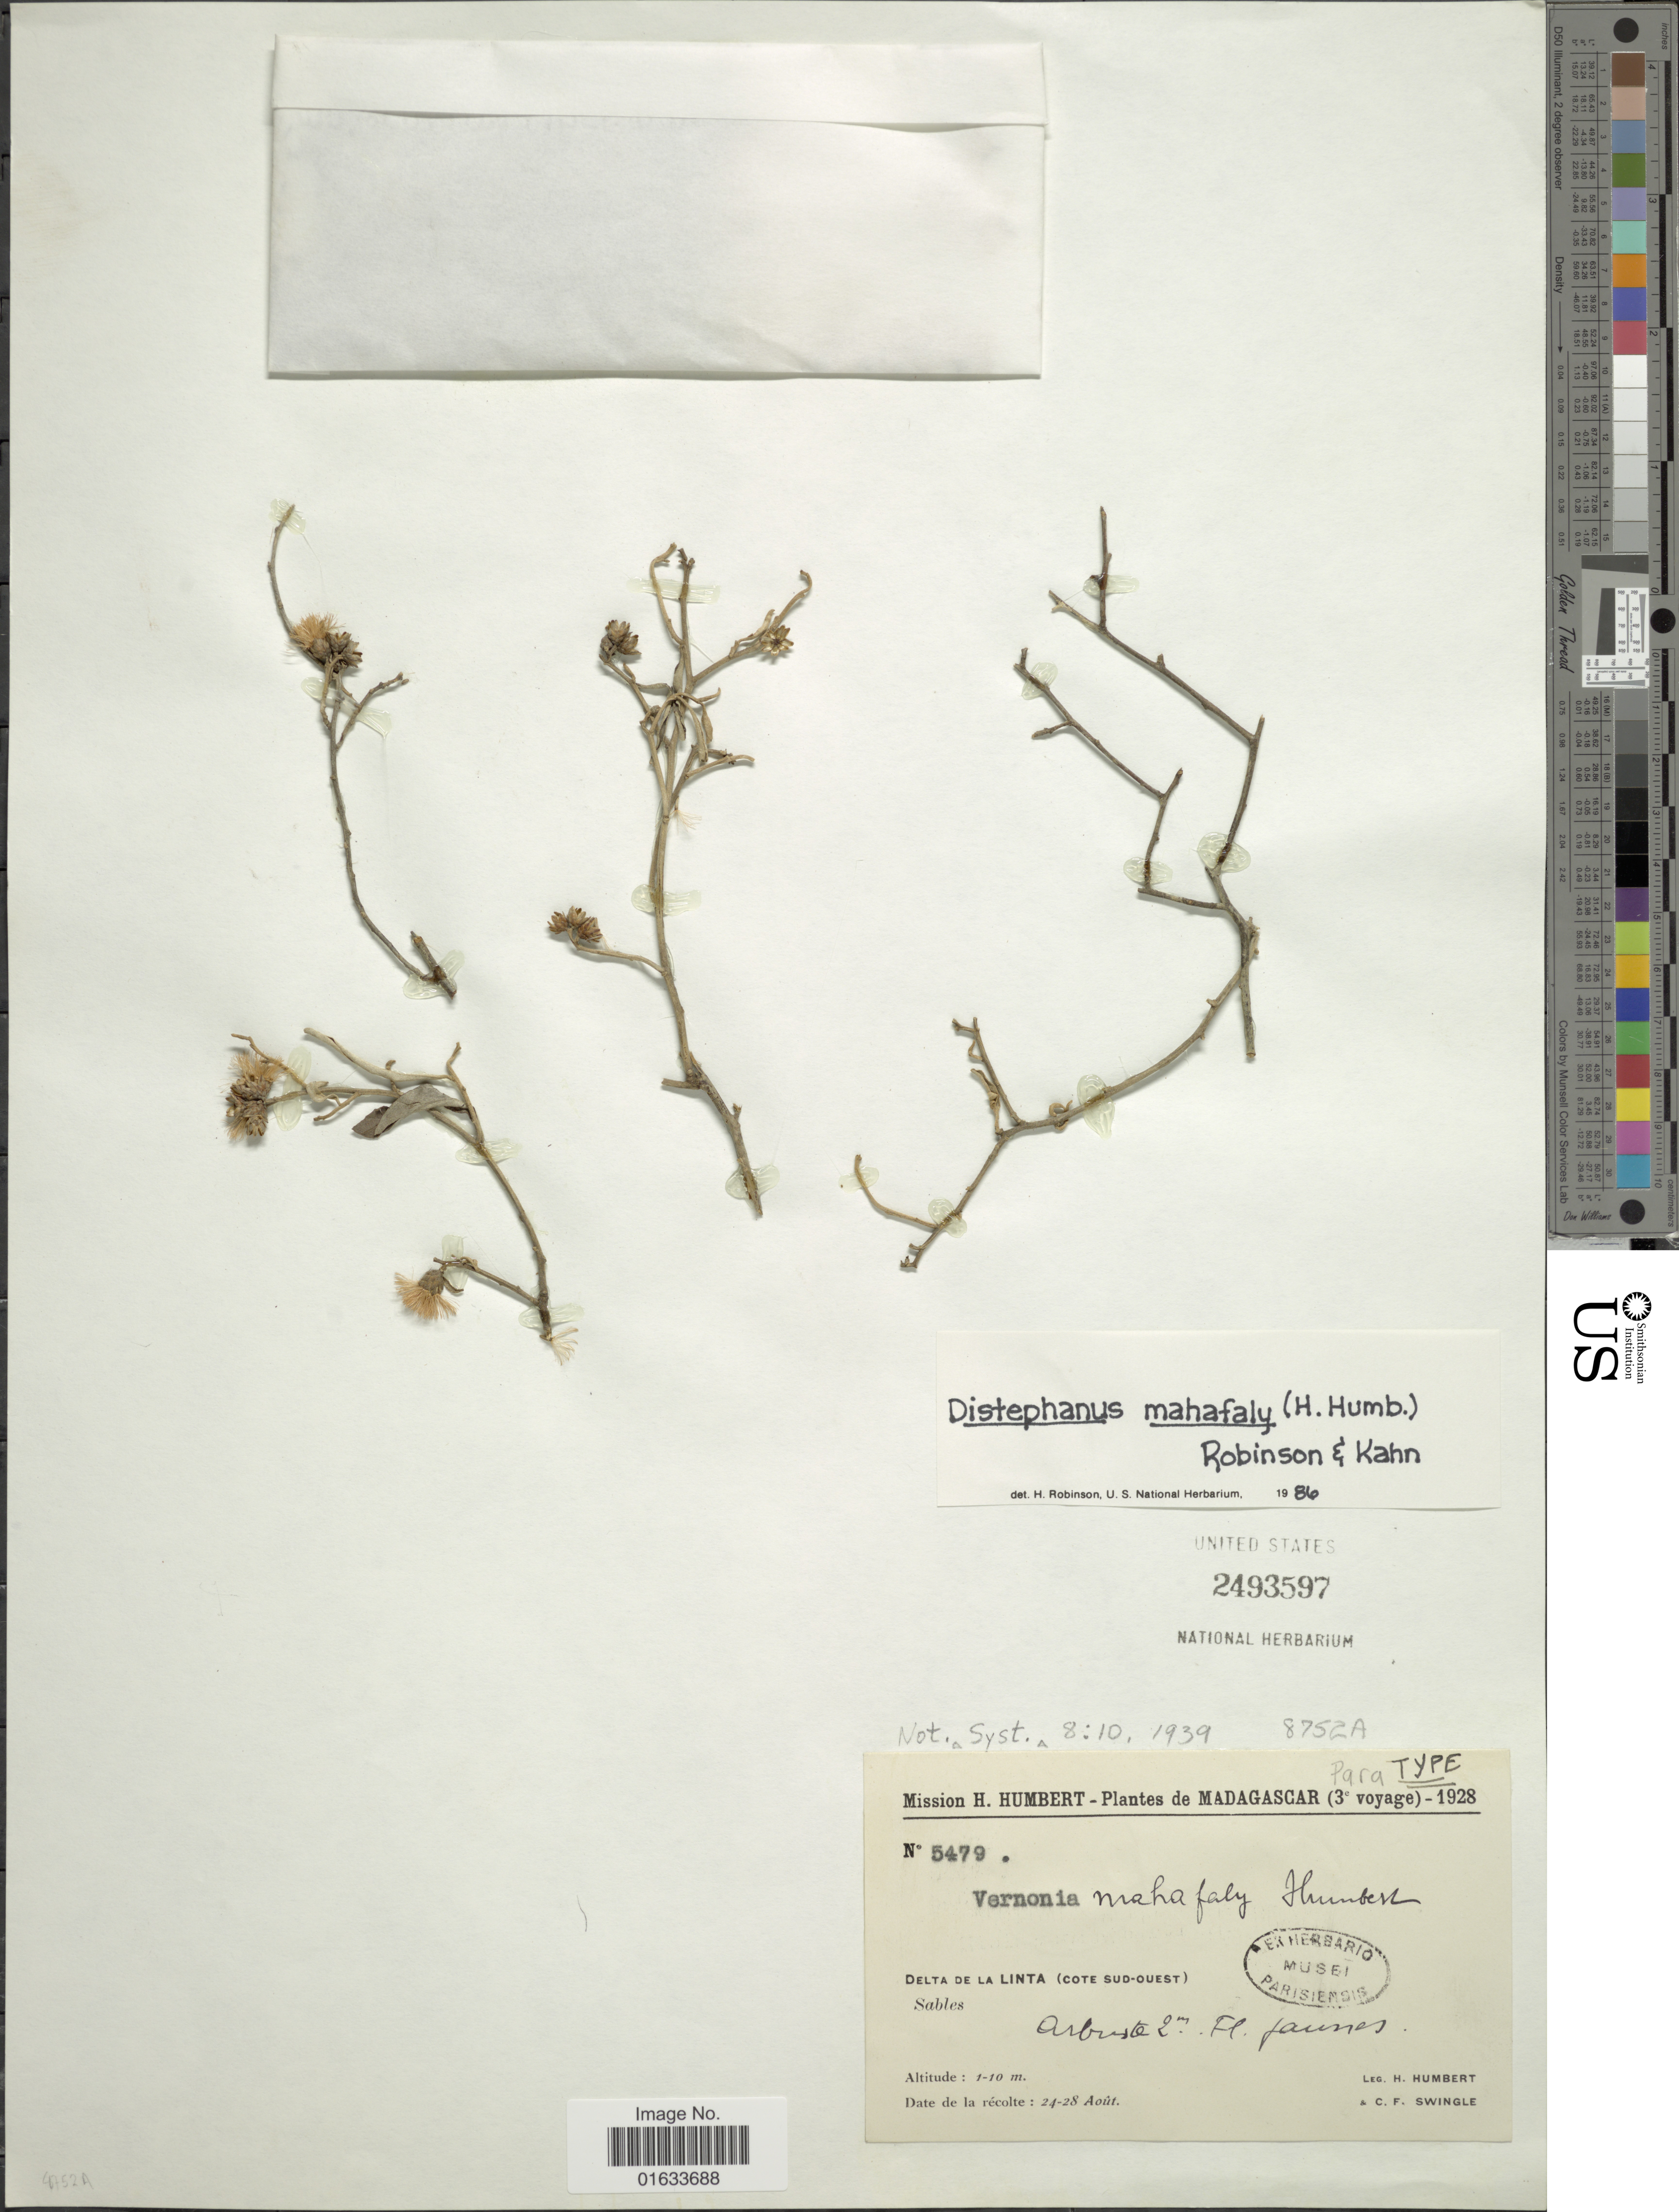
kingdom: Plantae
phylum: Tracheophyta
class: Magnoliopsida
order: Asterales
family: Asteraceae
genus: Distephanus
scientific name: Distephanus mahafaly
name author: (Humbert) H. Rob. & B. Kahn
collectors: H. Humbert & C. Swingle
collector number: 5479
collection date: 1928-08-24/1928-08-28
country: Madagascar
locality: Delta de la Linta (Cote Sud-Ouest).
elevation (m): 1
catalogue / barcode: US 2493597